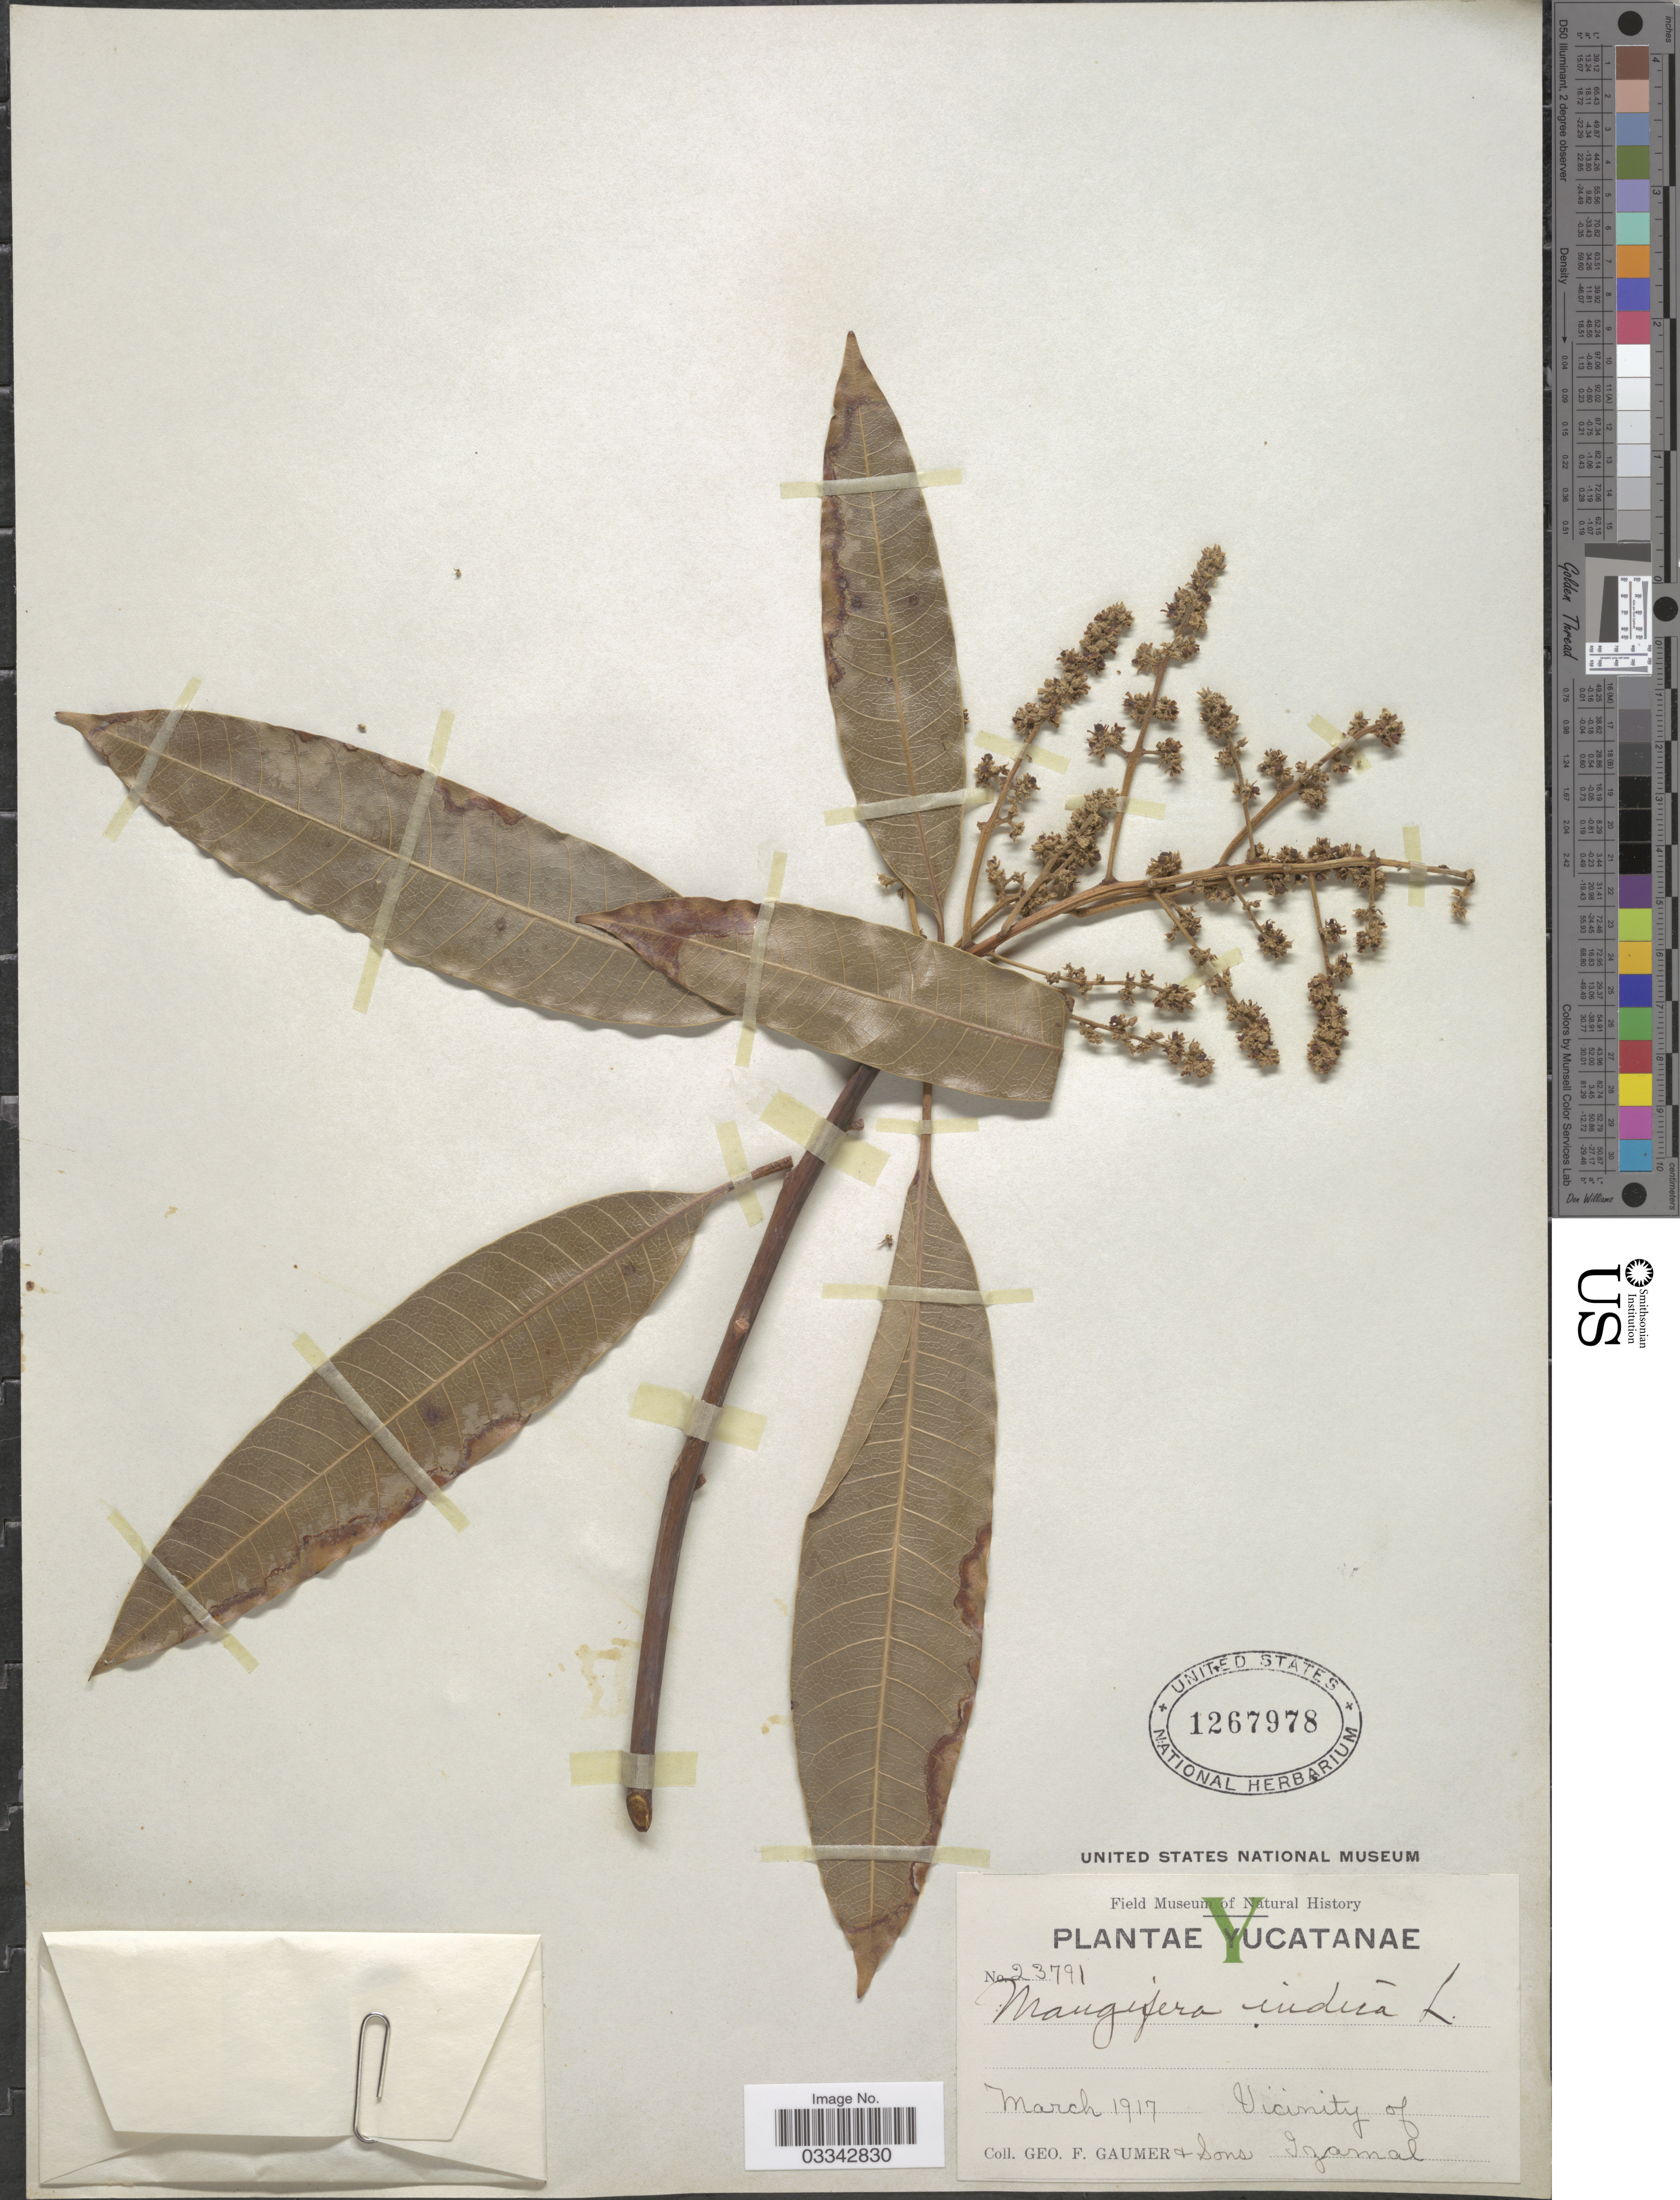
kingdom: Plantae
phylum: Tracheophyta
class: Magnoliopsida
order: Sapindales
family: Anacardiaceae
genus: Mangifera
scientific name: Mangifera indica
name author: L.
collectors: G. F. Gaumer & et al.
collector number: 23791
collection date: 1917-03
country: Mexico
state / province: Yucatán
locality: Yucatanae. Vicinity of Izamal.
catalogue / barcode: US 1267978